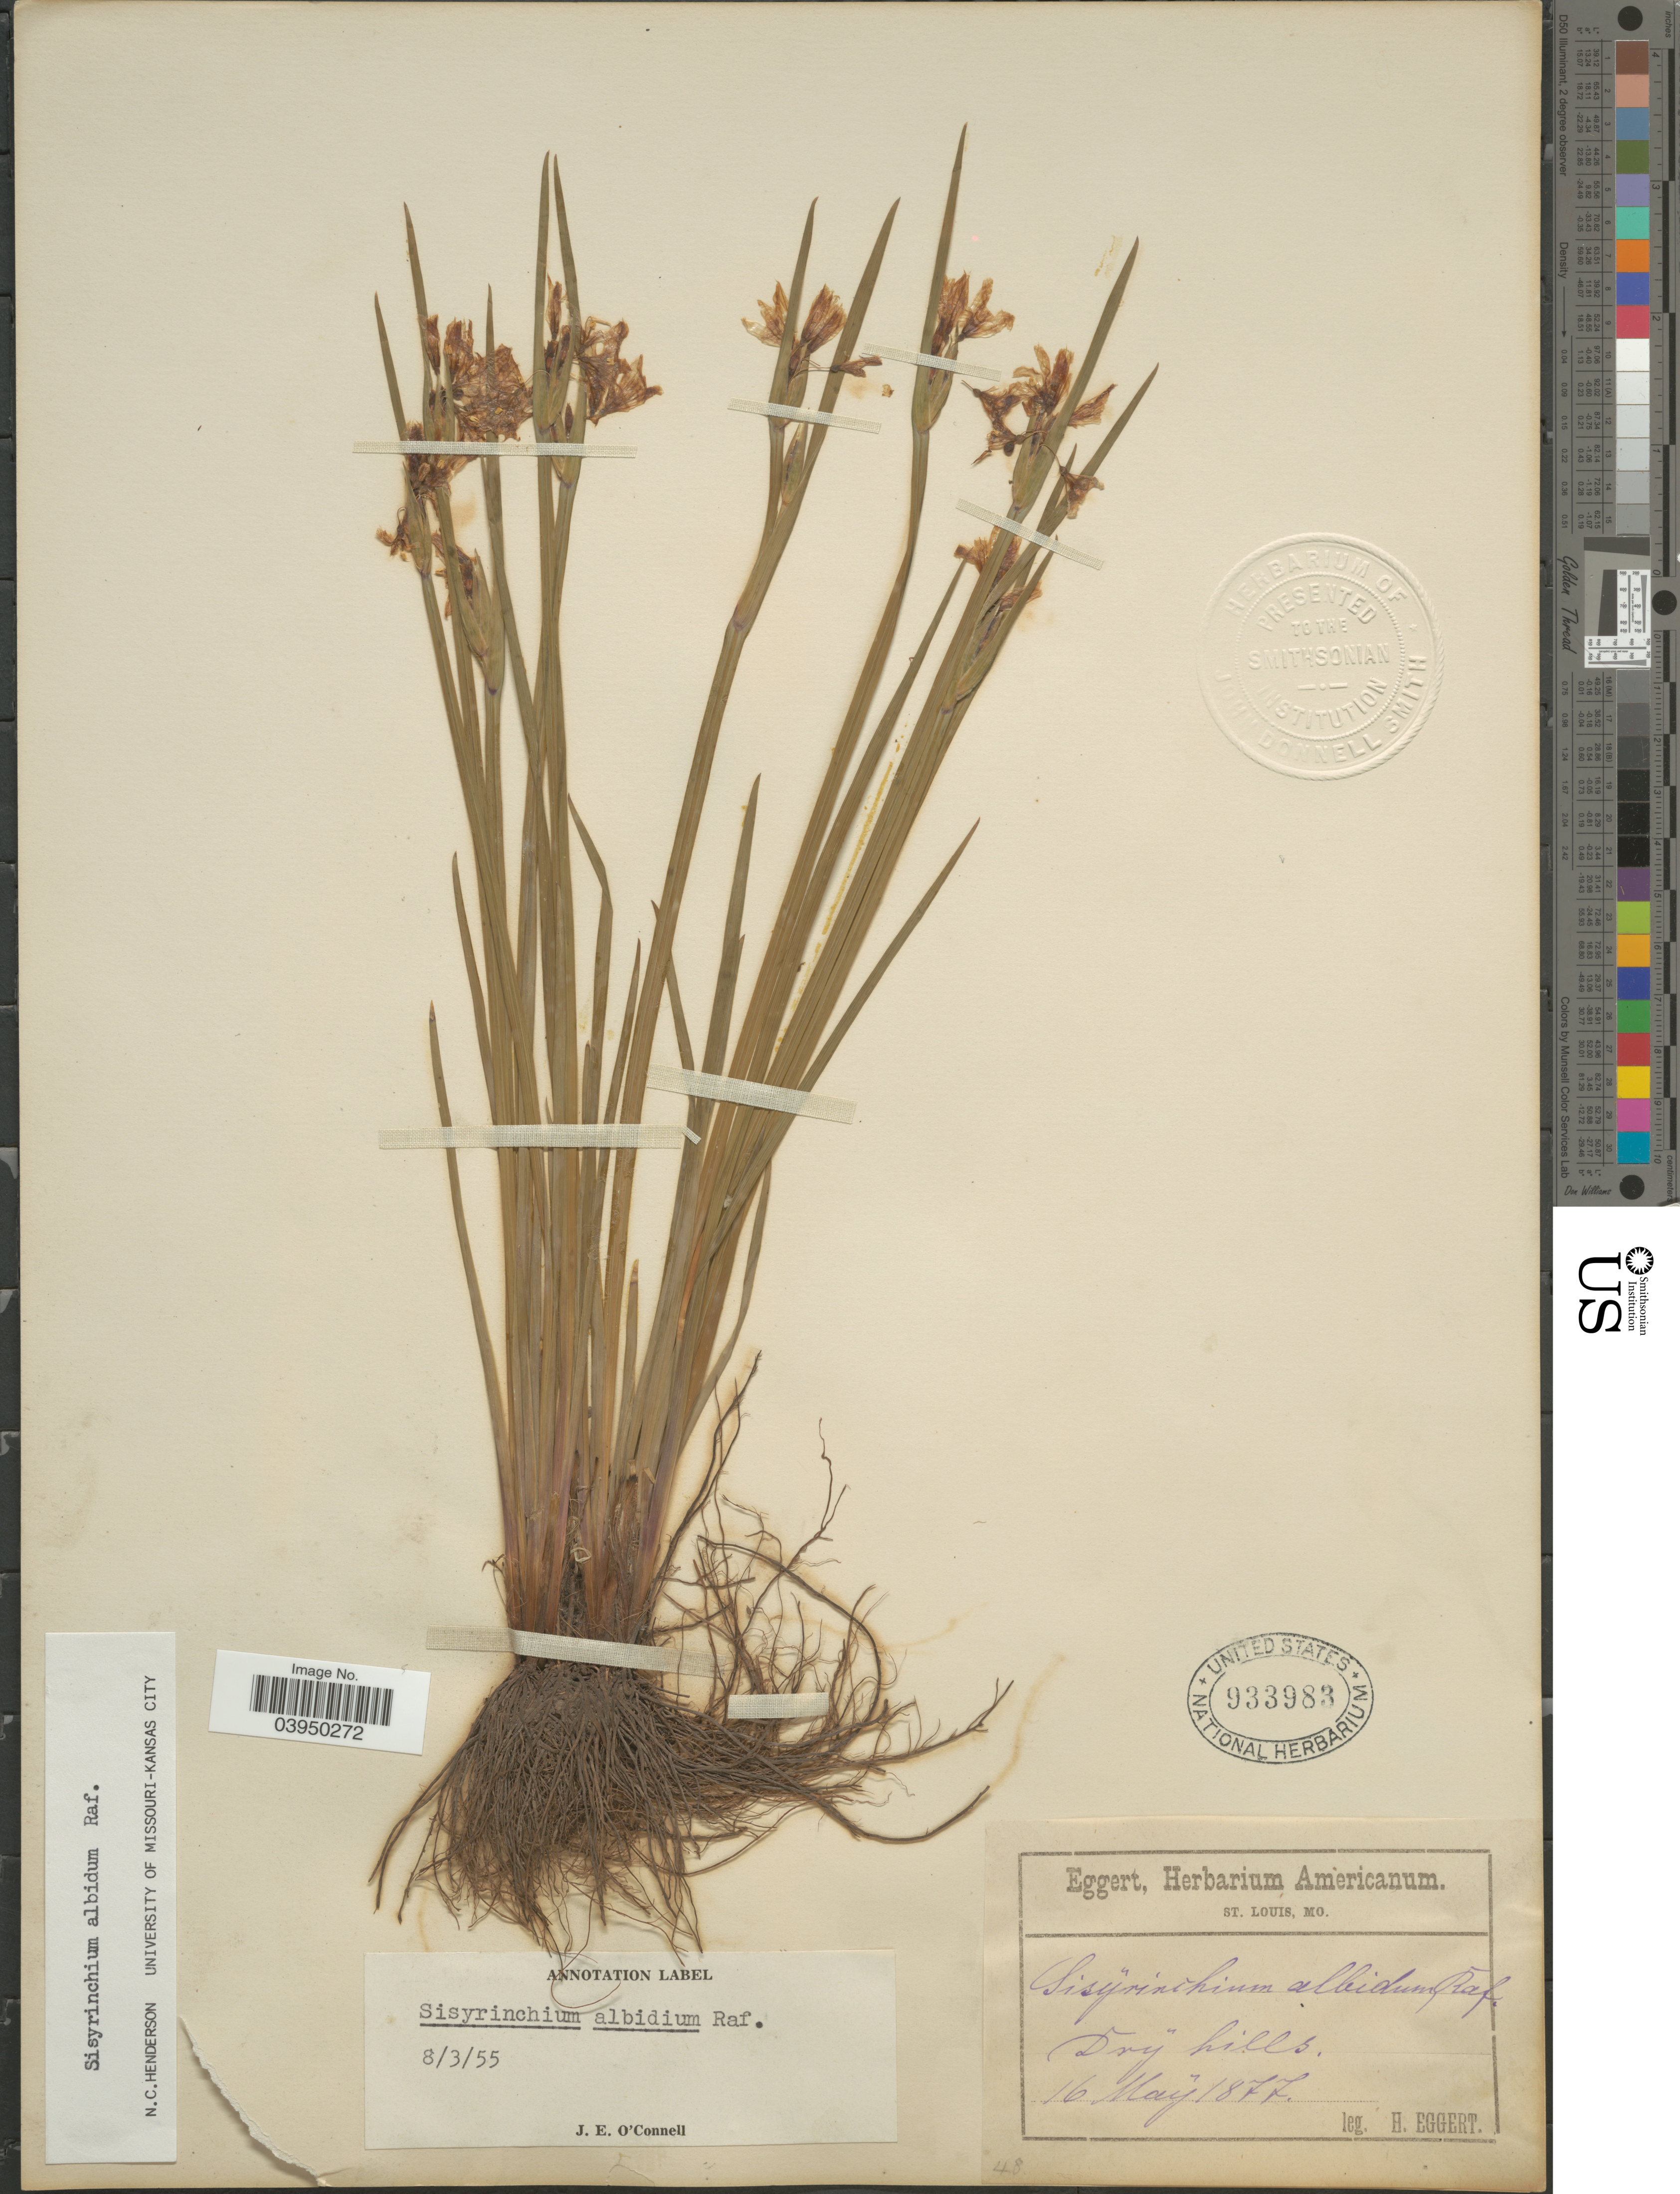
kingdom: Plantae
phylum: Tracheophyta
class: Liliopsida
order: Asparagales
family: Iridaceae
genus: Sisyrinchium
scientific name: Sisyrinchium albidum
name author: Raf.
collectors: H. Eggert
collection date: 1877-05-16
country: United States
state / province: Missouri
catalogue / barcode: US 933983